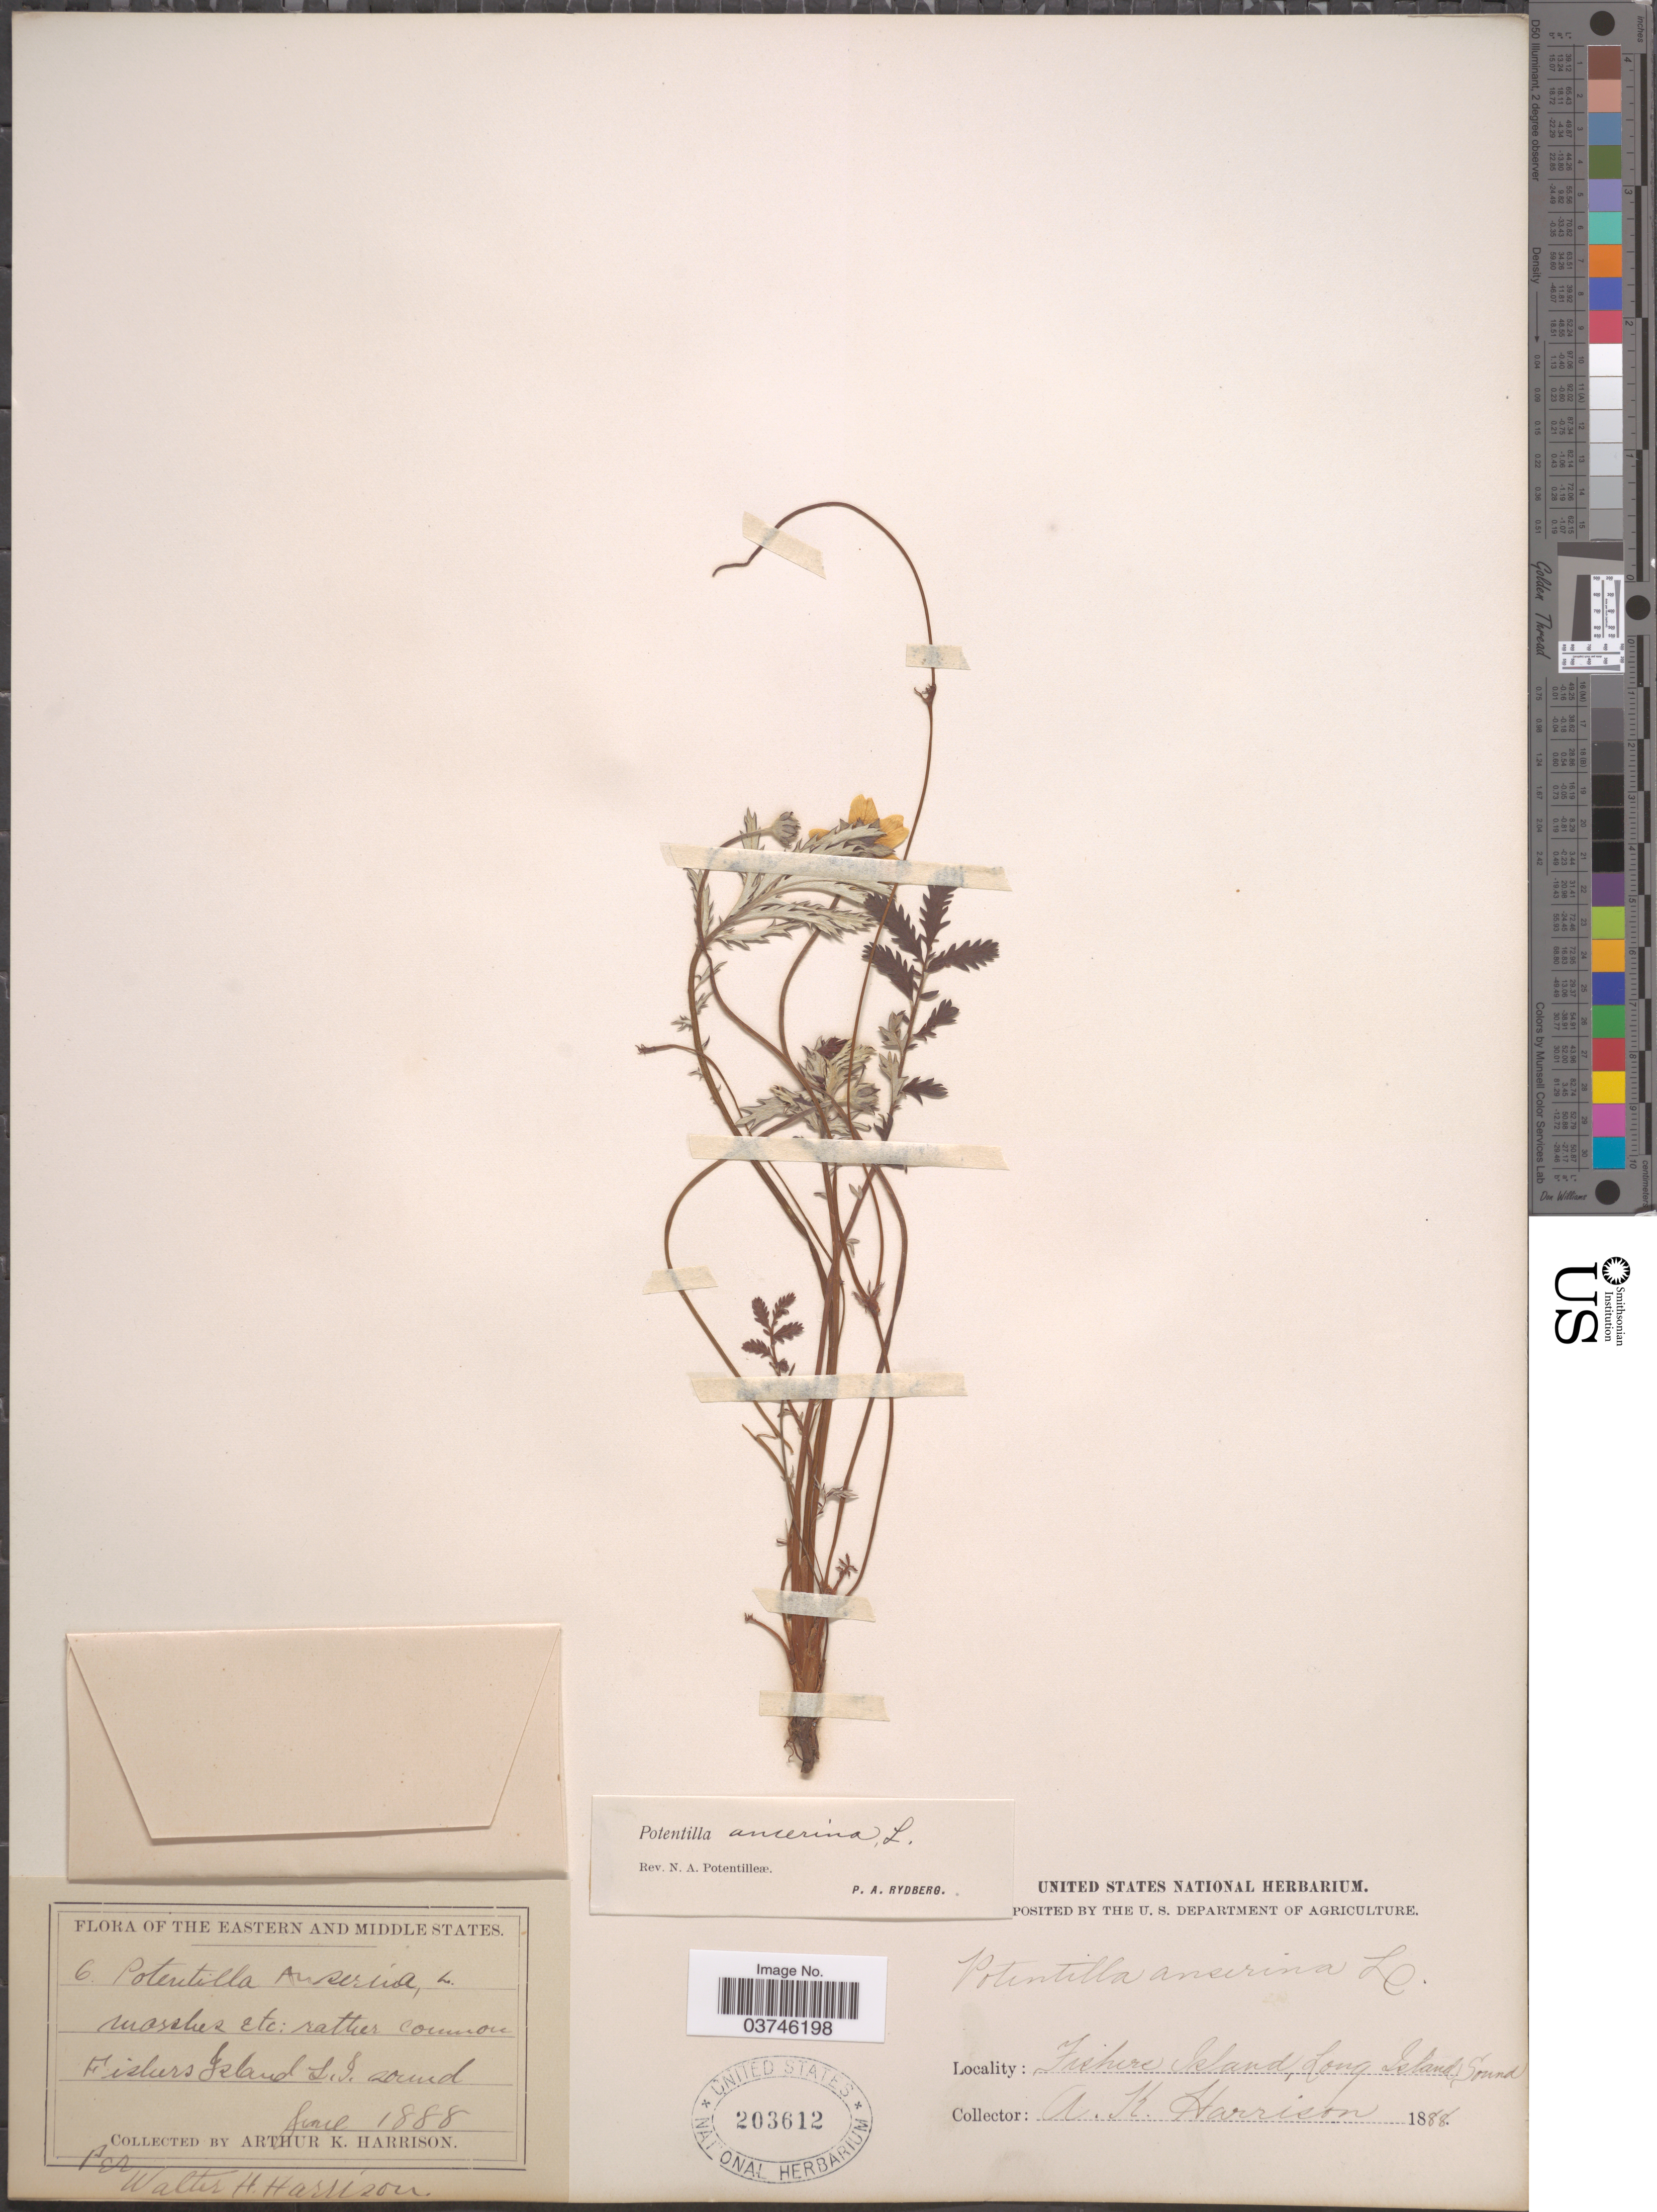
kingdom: Plantae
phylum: Tracheophyta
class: Magnoliopsida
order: Rosales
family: Rosaceae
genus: Argentina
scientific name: Argentina anserina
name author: (L.) Rydb.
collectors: A. K. Harrison & W. H. Harrison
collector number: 6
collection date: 1888-06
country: United States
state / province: New York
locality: Fisher Island, Long Island. Sound.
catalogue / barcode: US 203612